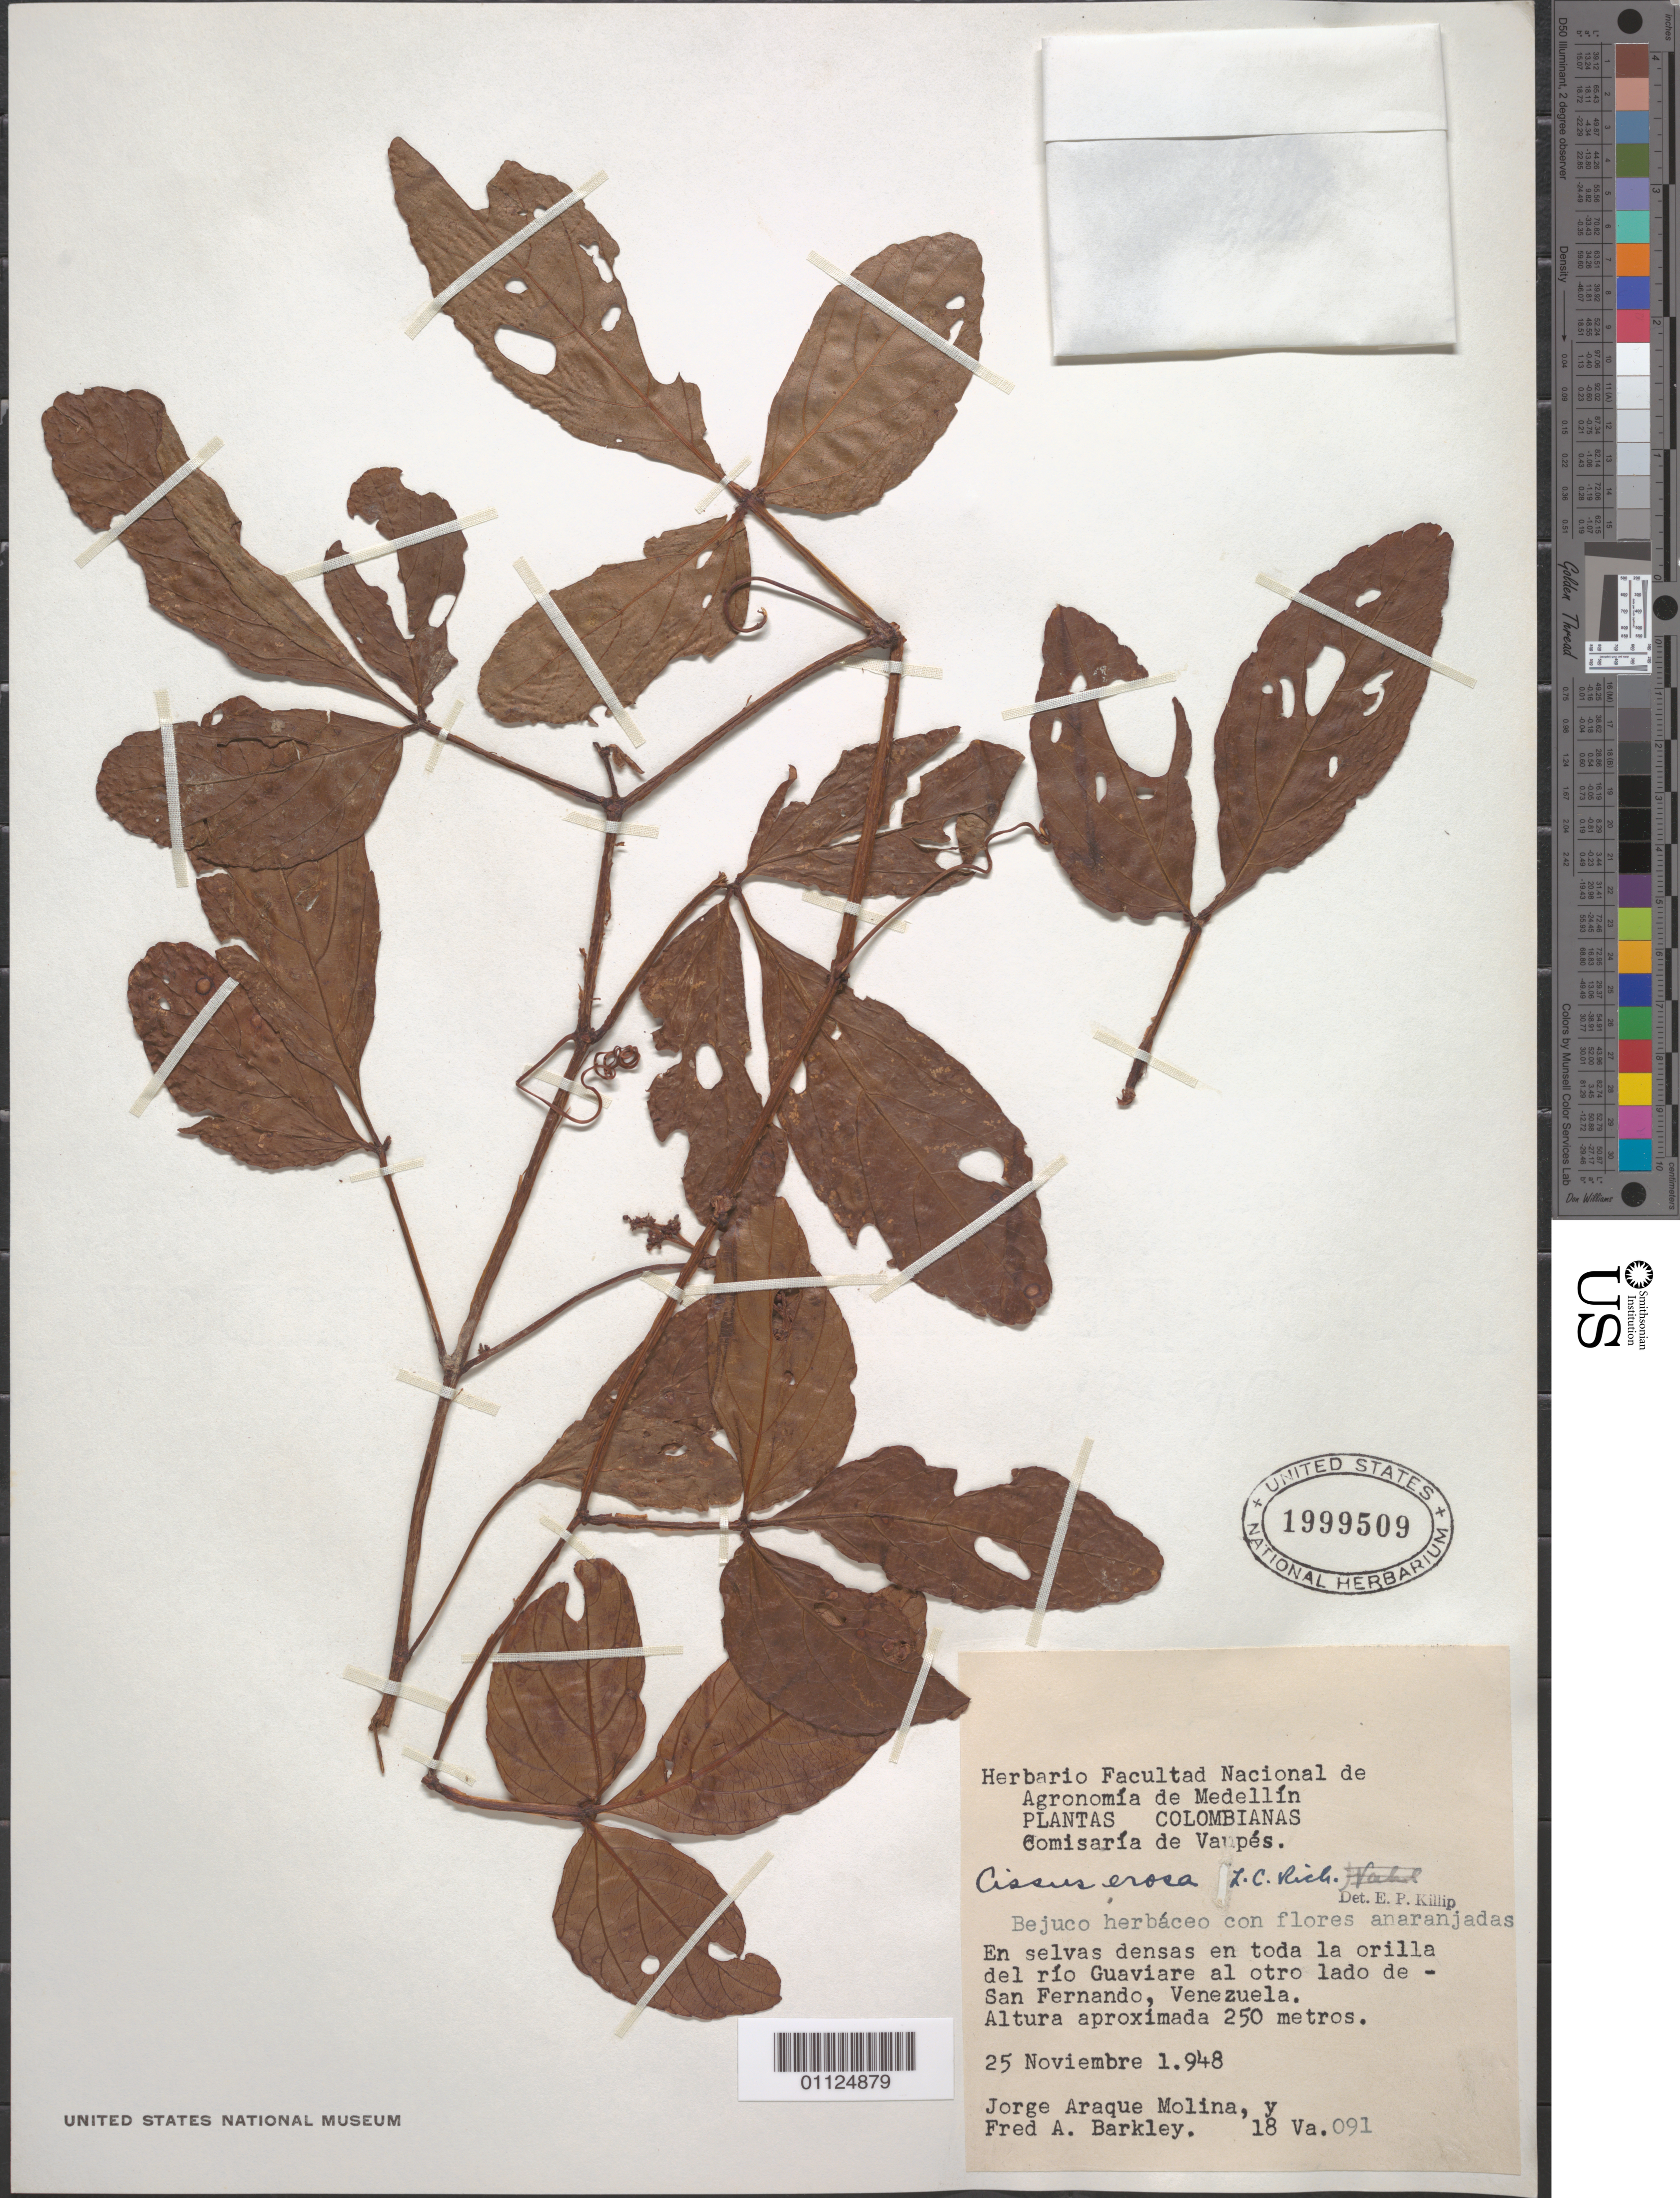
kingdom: Plantae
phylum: Tracheophyta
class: Magnoliopsida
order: Vitales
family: Vitaceae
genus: Cissus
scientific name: Cissus erosa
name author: Rich.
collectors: J. A. Molina & F. A. Barkley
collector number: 18 Va 091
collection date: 1948-11-25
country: Colombia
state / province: Vaupés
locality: Del rio Guaviare al otro lado de San Fernando, Venezuela.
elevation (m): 250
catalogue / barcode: US 1999509